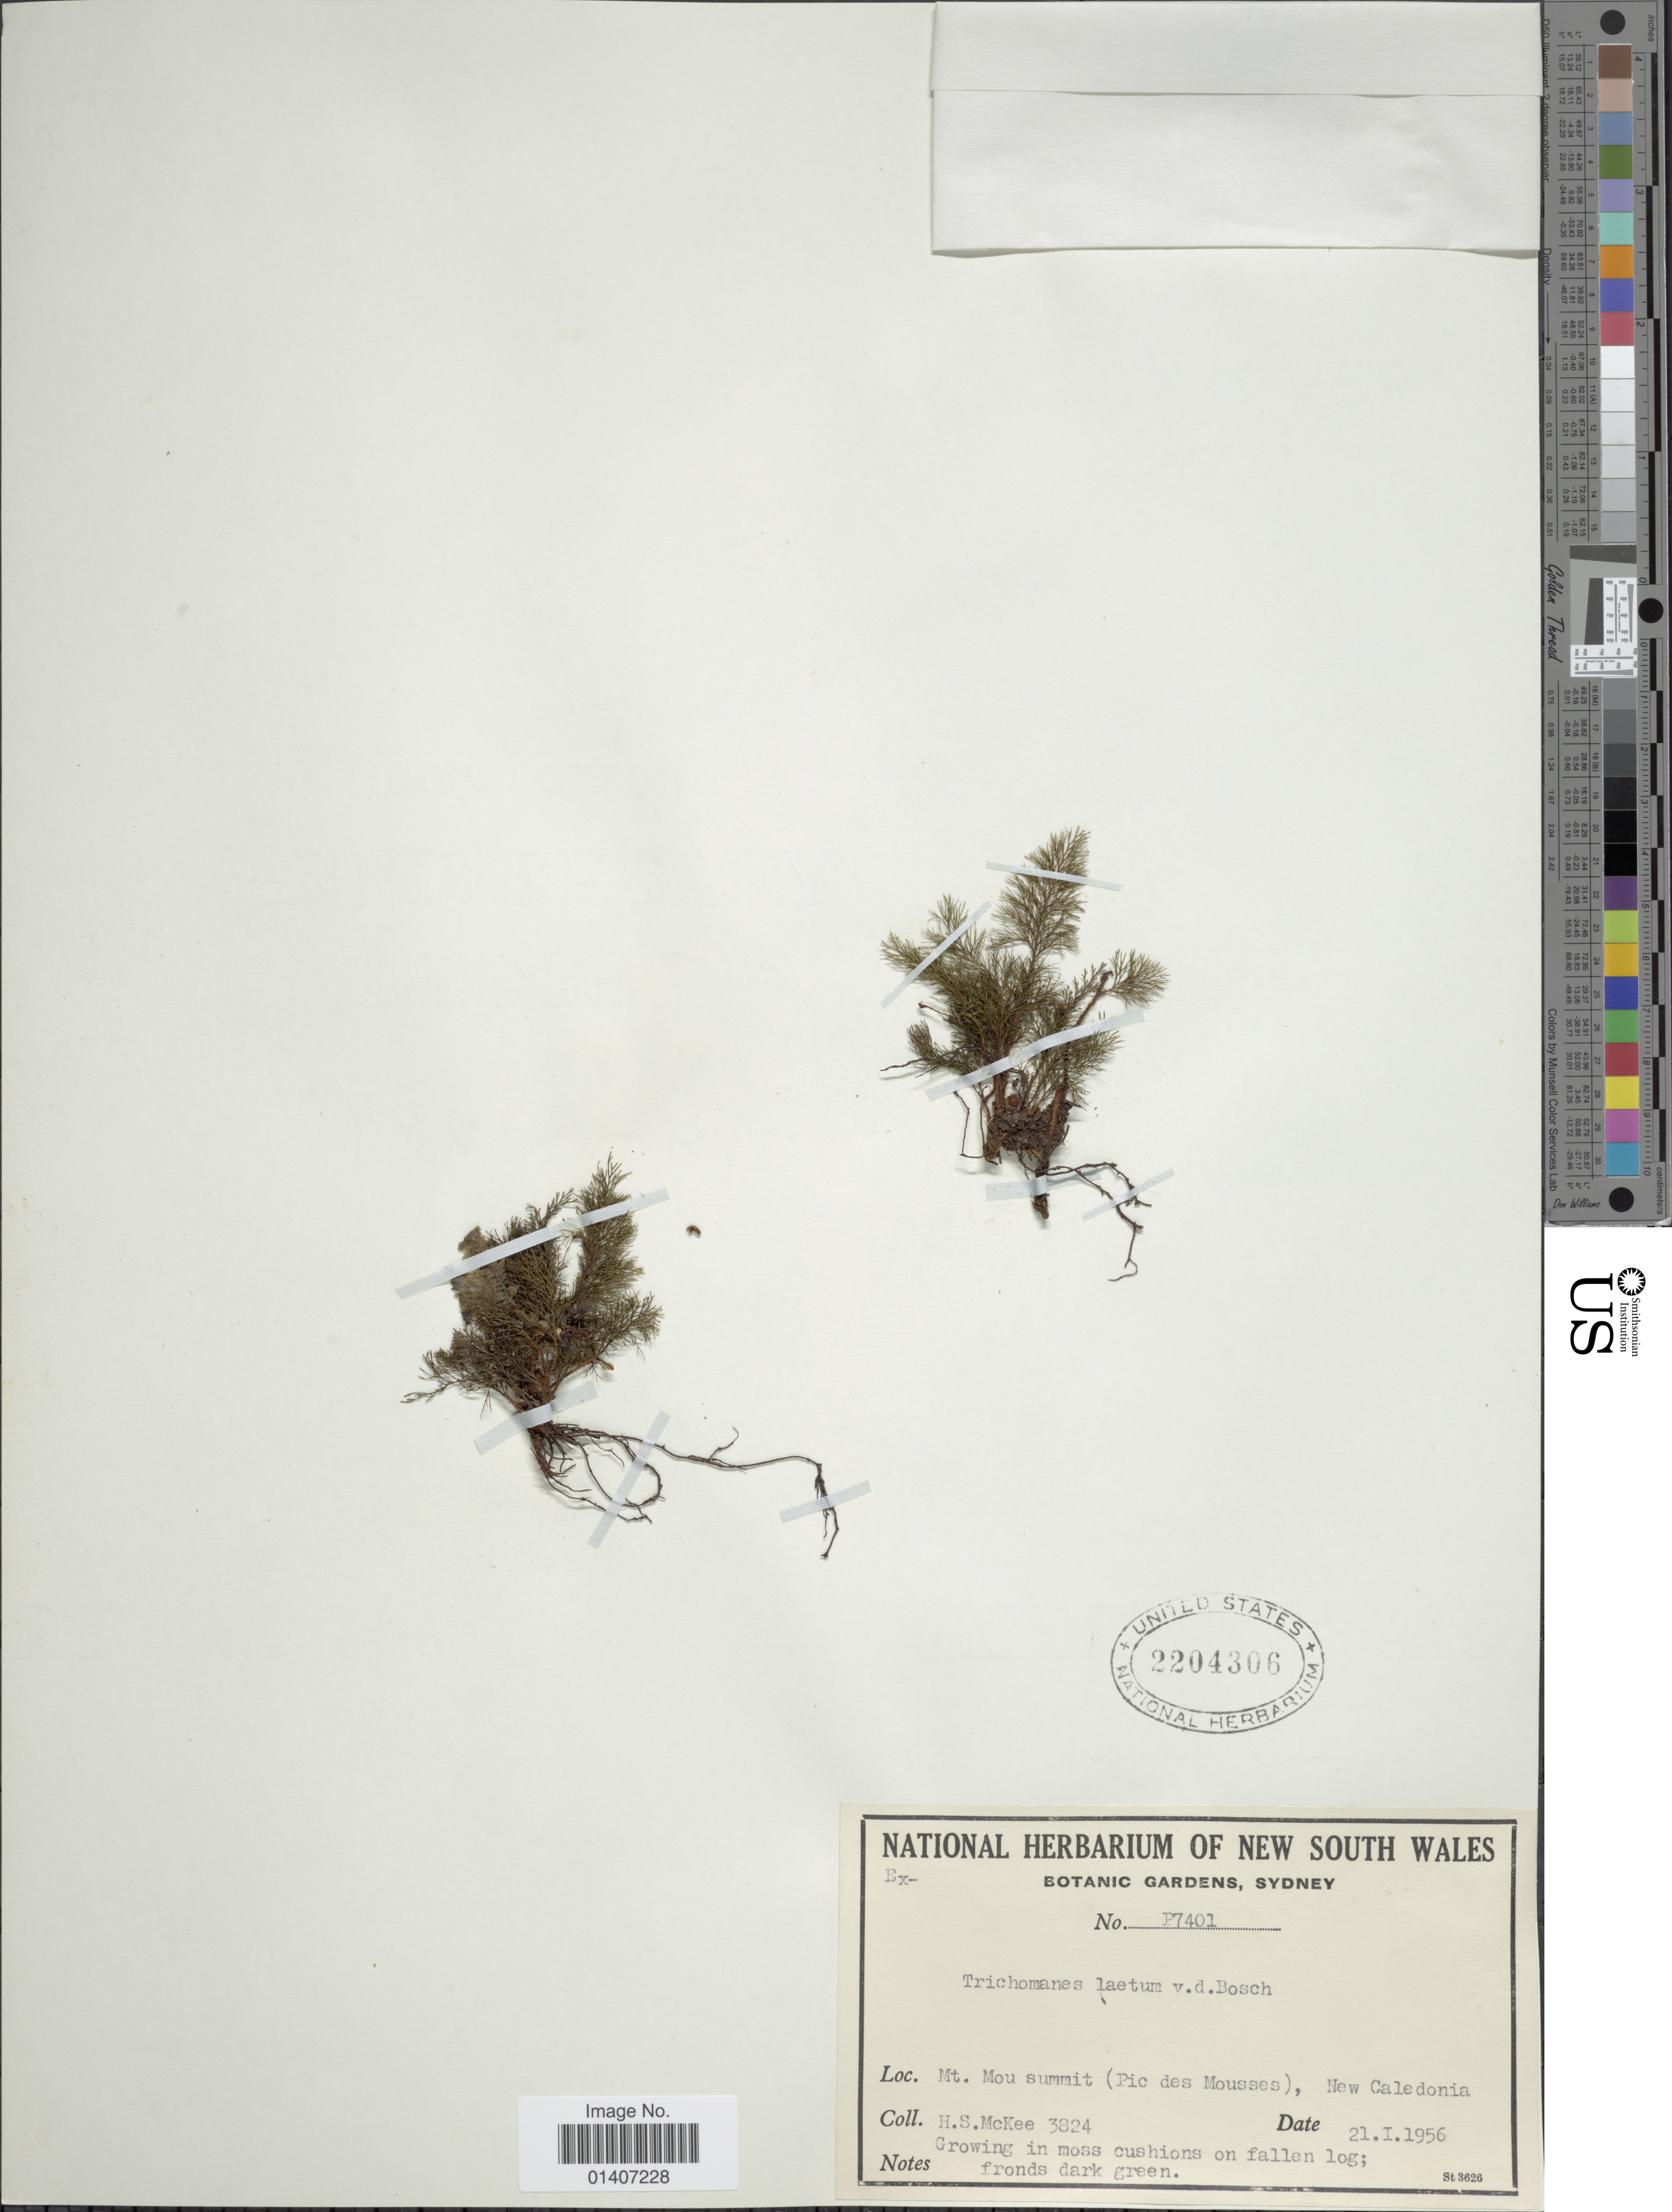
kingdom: Plantae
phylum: Tracheophyta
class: Polypodiopsida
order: Hymenophyllales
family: Hymenophyllaceae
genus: Abrodictyum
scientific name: Abrodictyum laetum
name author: (Bosch) Ebihara & K. Iwats.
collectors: H. S. McKee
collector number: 3824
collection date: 1956-01-21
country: New Caledonia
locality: Mt. Mou summit(Pic des Mousses), New Caledonia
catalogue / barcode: US 2204306